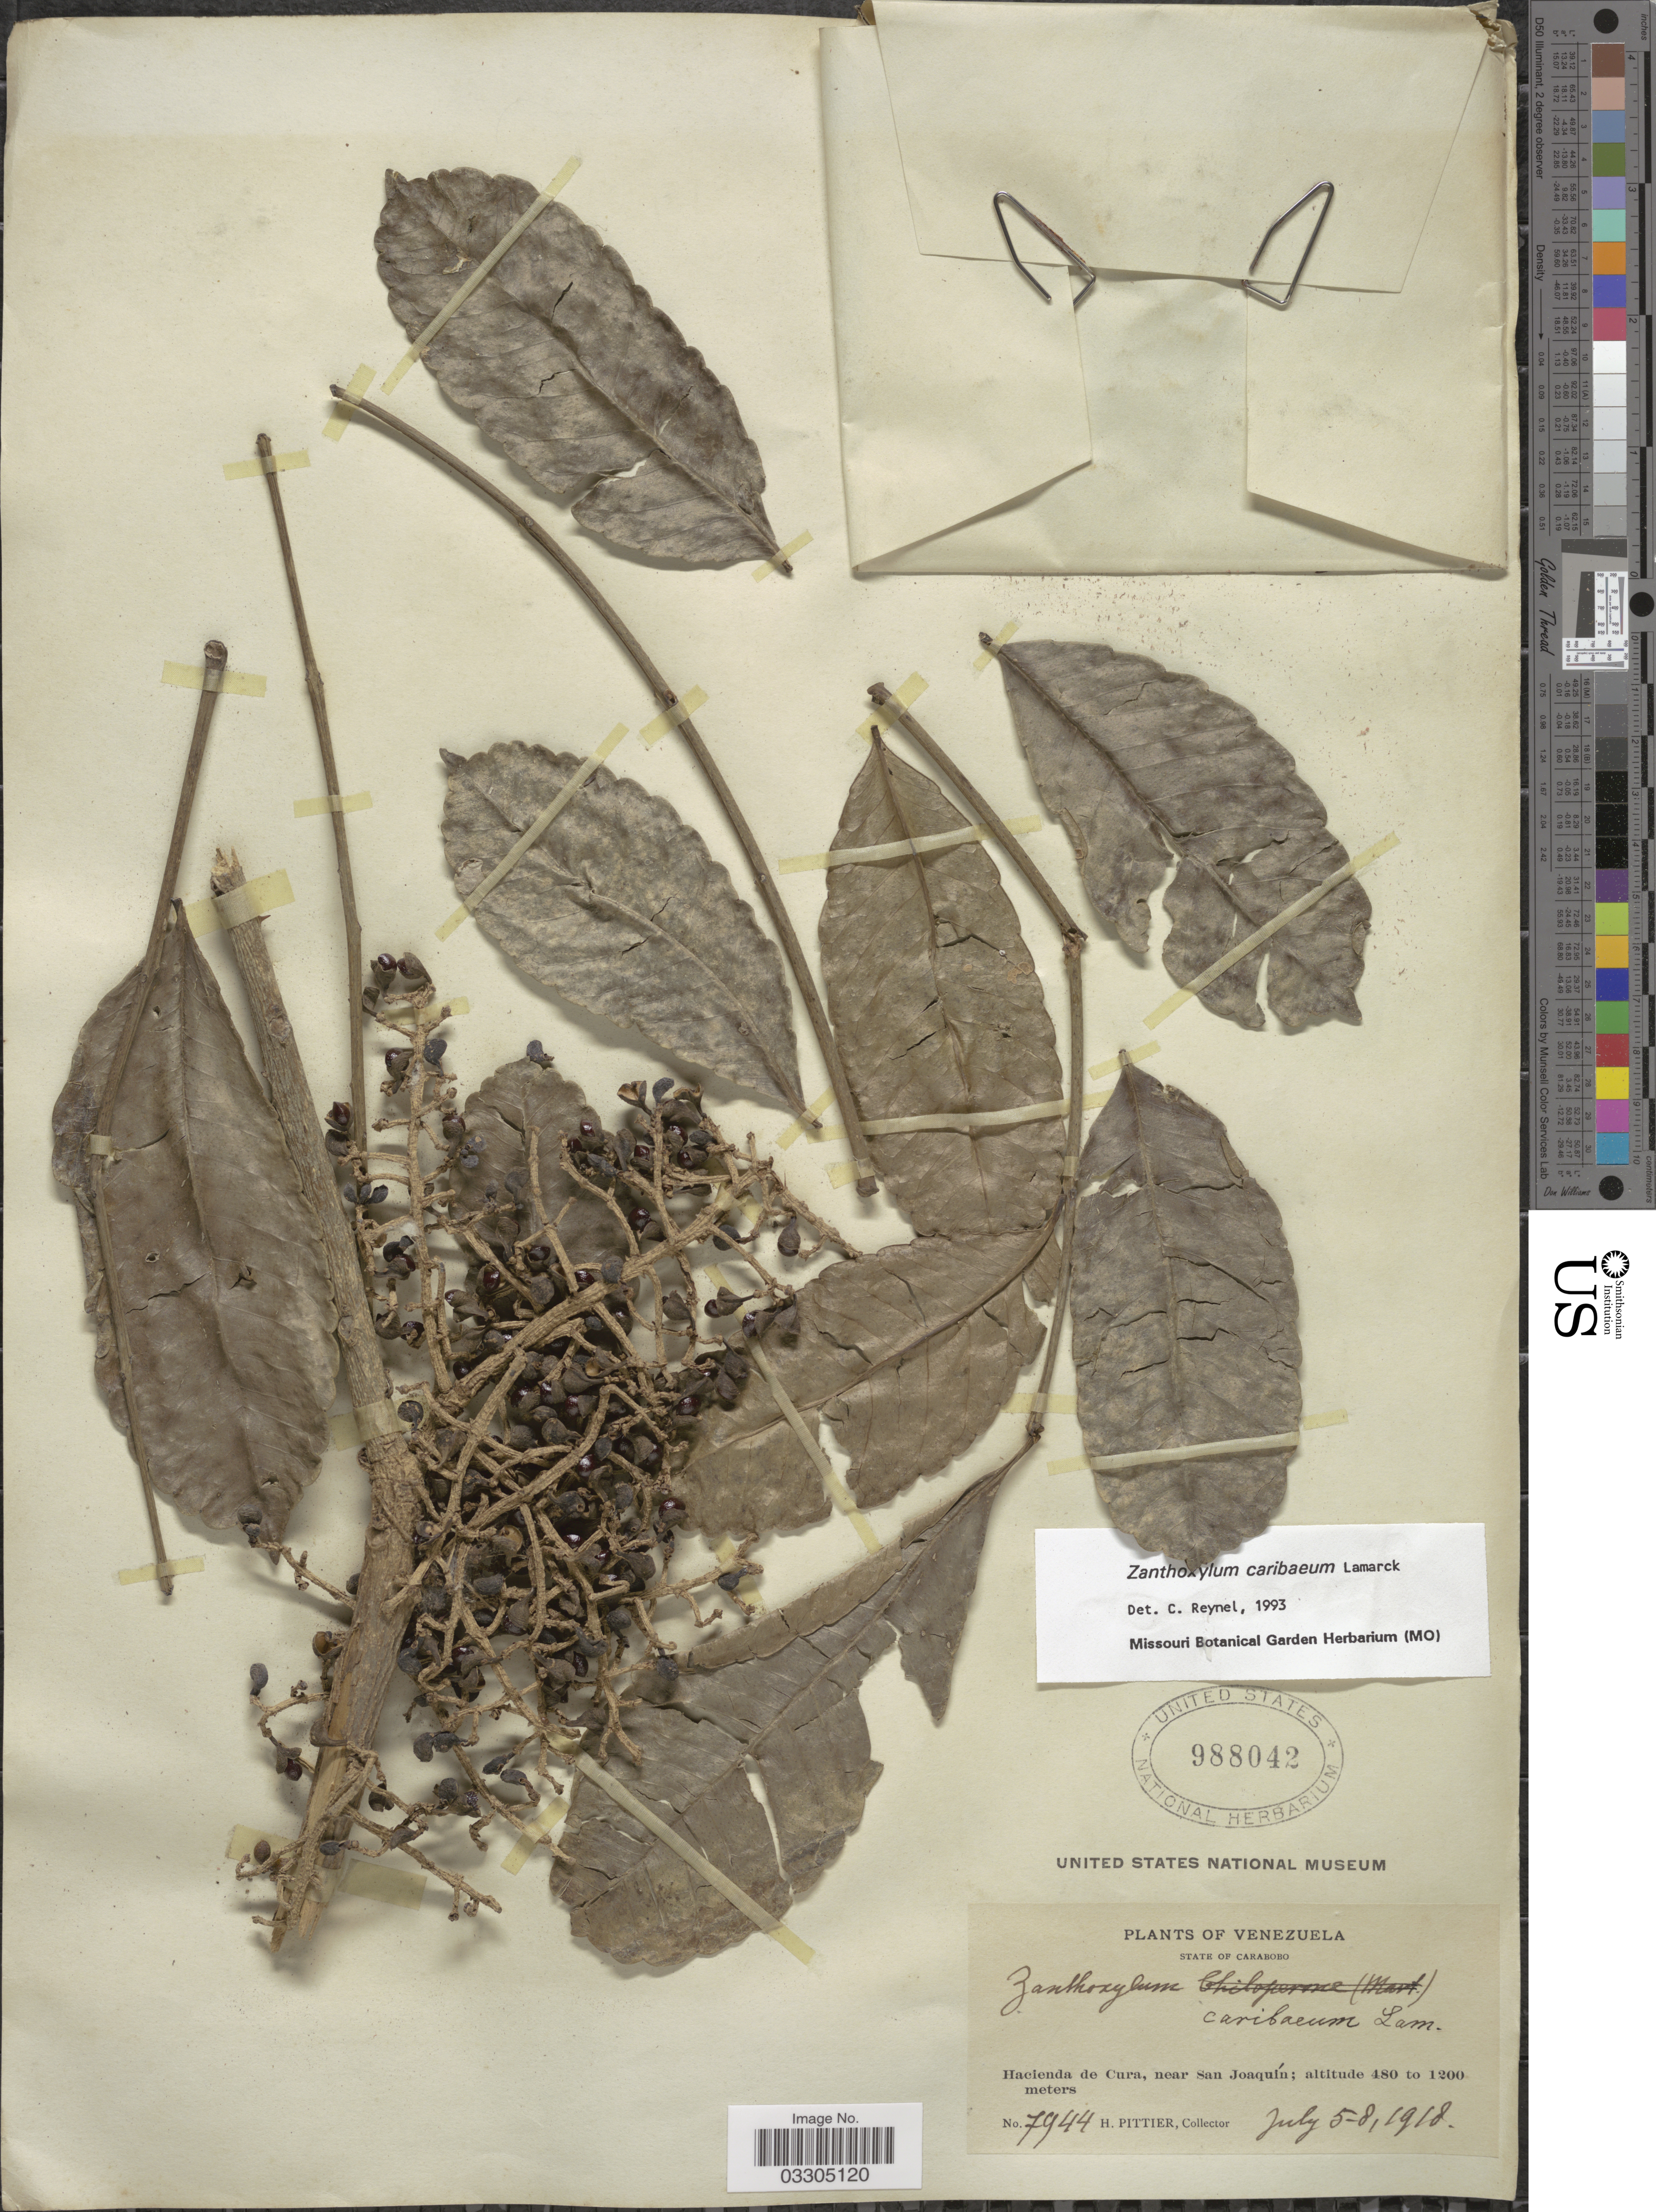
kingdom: Plantae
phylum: Tracheophyta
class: Magnoliopsida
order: Sapindales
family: Rutaceae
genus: Zanthoxylum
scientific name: Zanthoxylum caribaeum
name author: Lam.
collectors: H. F. Pittier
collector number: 7944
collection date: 1918-07-05/1918-07-08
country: Venezuela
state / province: Carabobo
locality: Hacienda de Cura, near San Joaquín.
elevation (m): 480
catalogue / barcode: US 988042